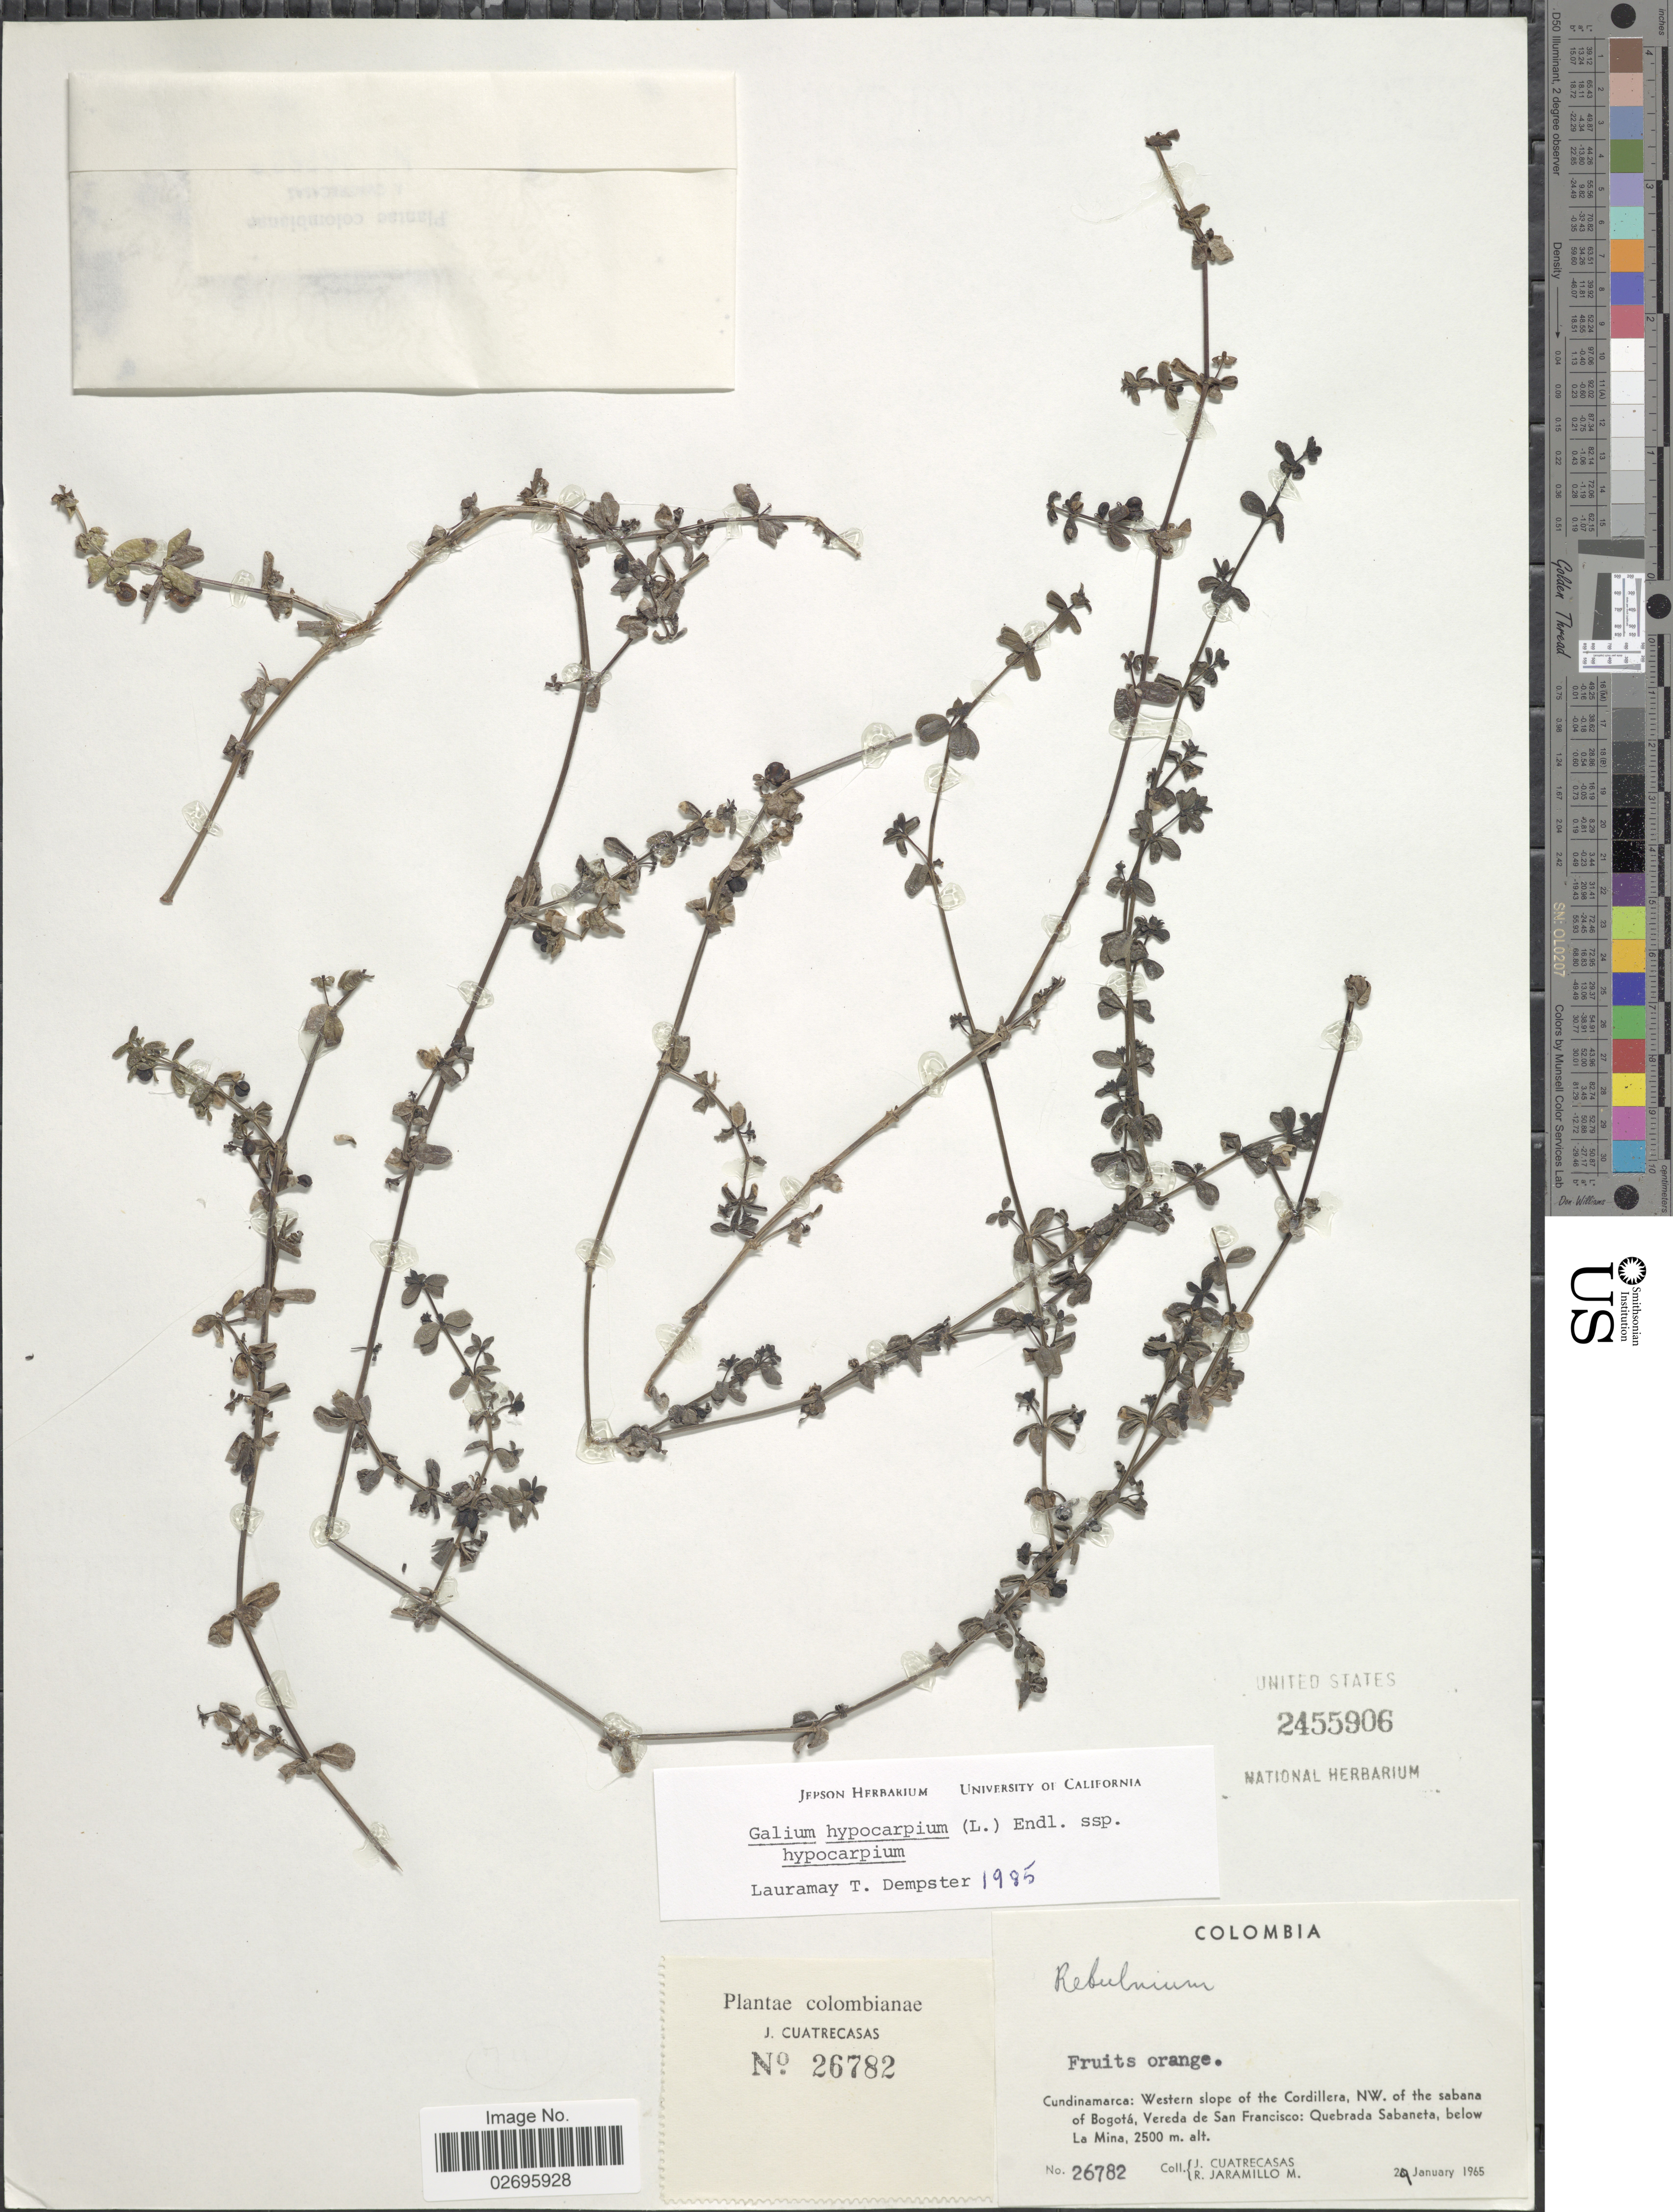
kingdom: Plantae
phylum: Tracheophyta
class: Magnoliopsida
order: Gentianales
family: Rubiaceae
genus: Galium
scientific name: Galium hypocarpium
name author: (L.) Endl. ex Griseb.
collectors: J. Cuatrecasas & R. Jaramillo M.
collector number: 26782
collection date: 1965-01-29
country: Colombia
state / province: Cundinamarca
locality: Western slope of the Cordillera, NW of the sabana of Bogotá, Vereda de San Francisco: Quebrada Sabaneta, below La Mina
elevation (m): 2500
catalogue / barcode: US 2455906